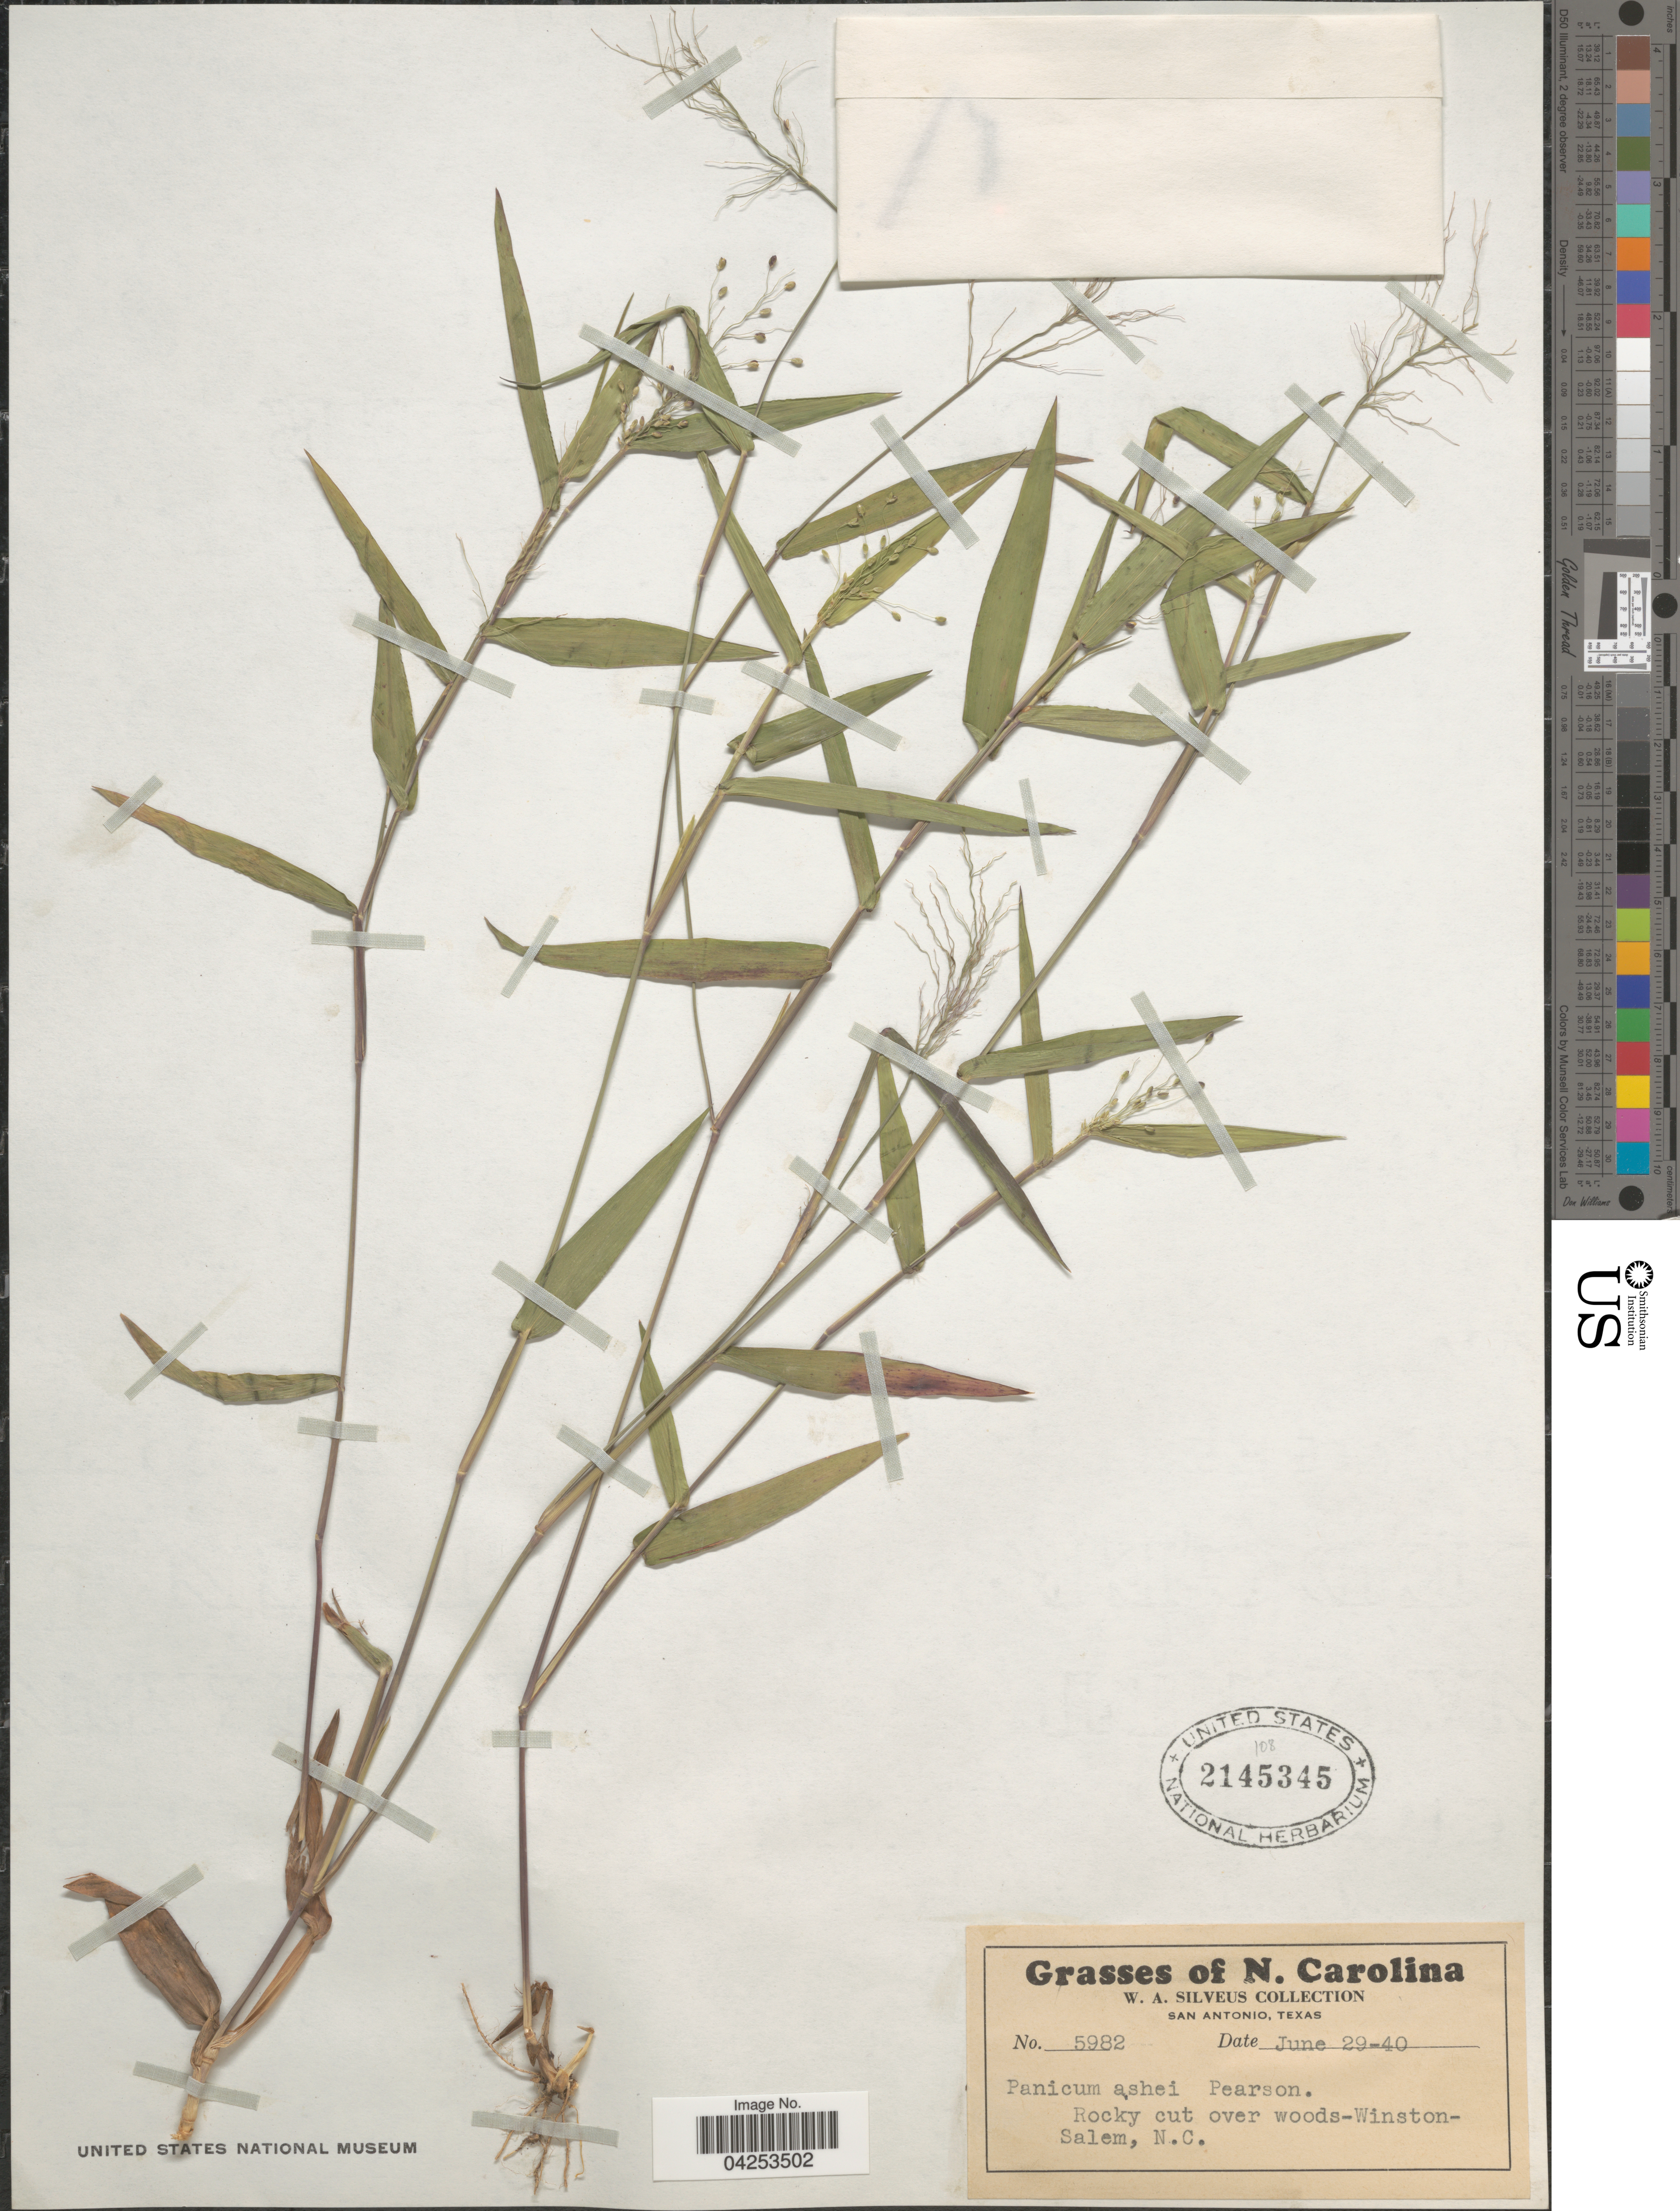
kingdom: Plantae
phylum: Tracheophyta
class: Liliopsida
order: Poales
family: Poaceae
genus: Dichanthelium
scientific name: Dichanthelium commutatum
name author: (Schult.) Gould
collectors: W. Silveus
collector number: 5982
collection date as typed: Transcribed d/m/y: 29/6/40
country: United States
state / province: North Carolina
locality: Rocky cut over woods-Winston-Salem.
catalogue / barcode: US 2145345